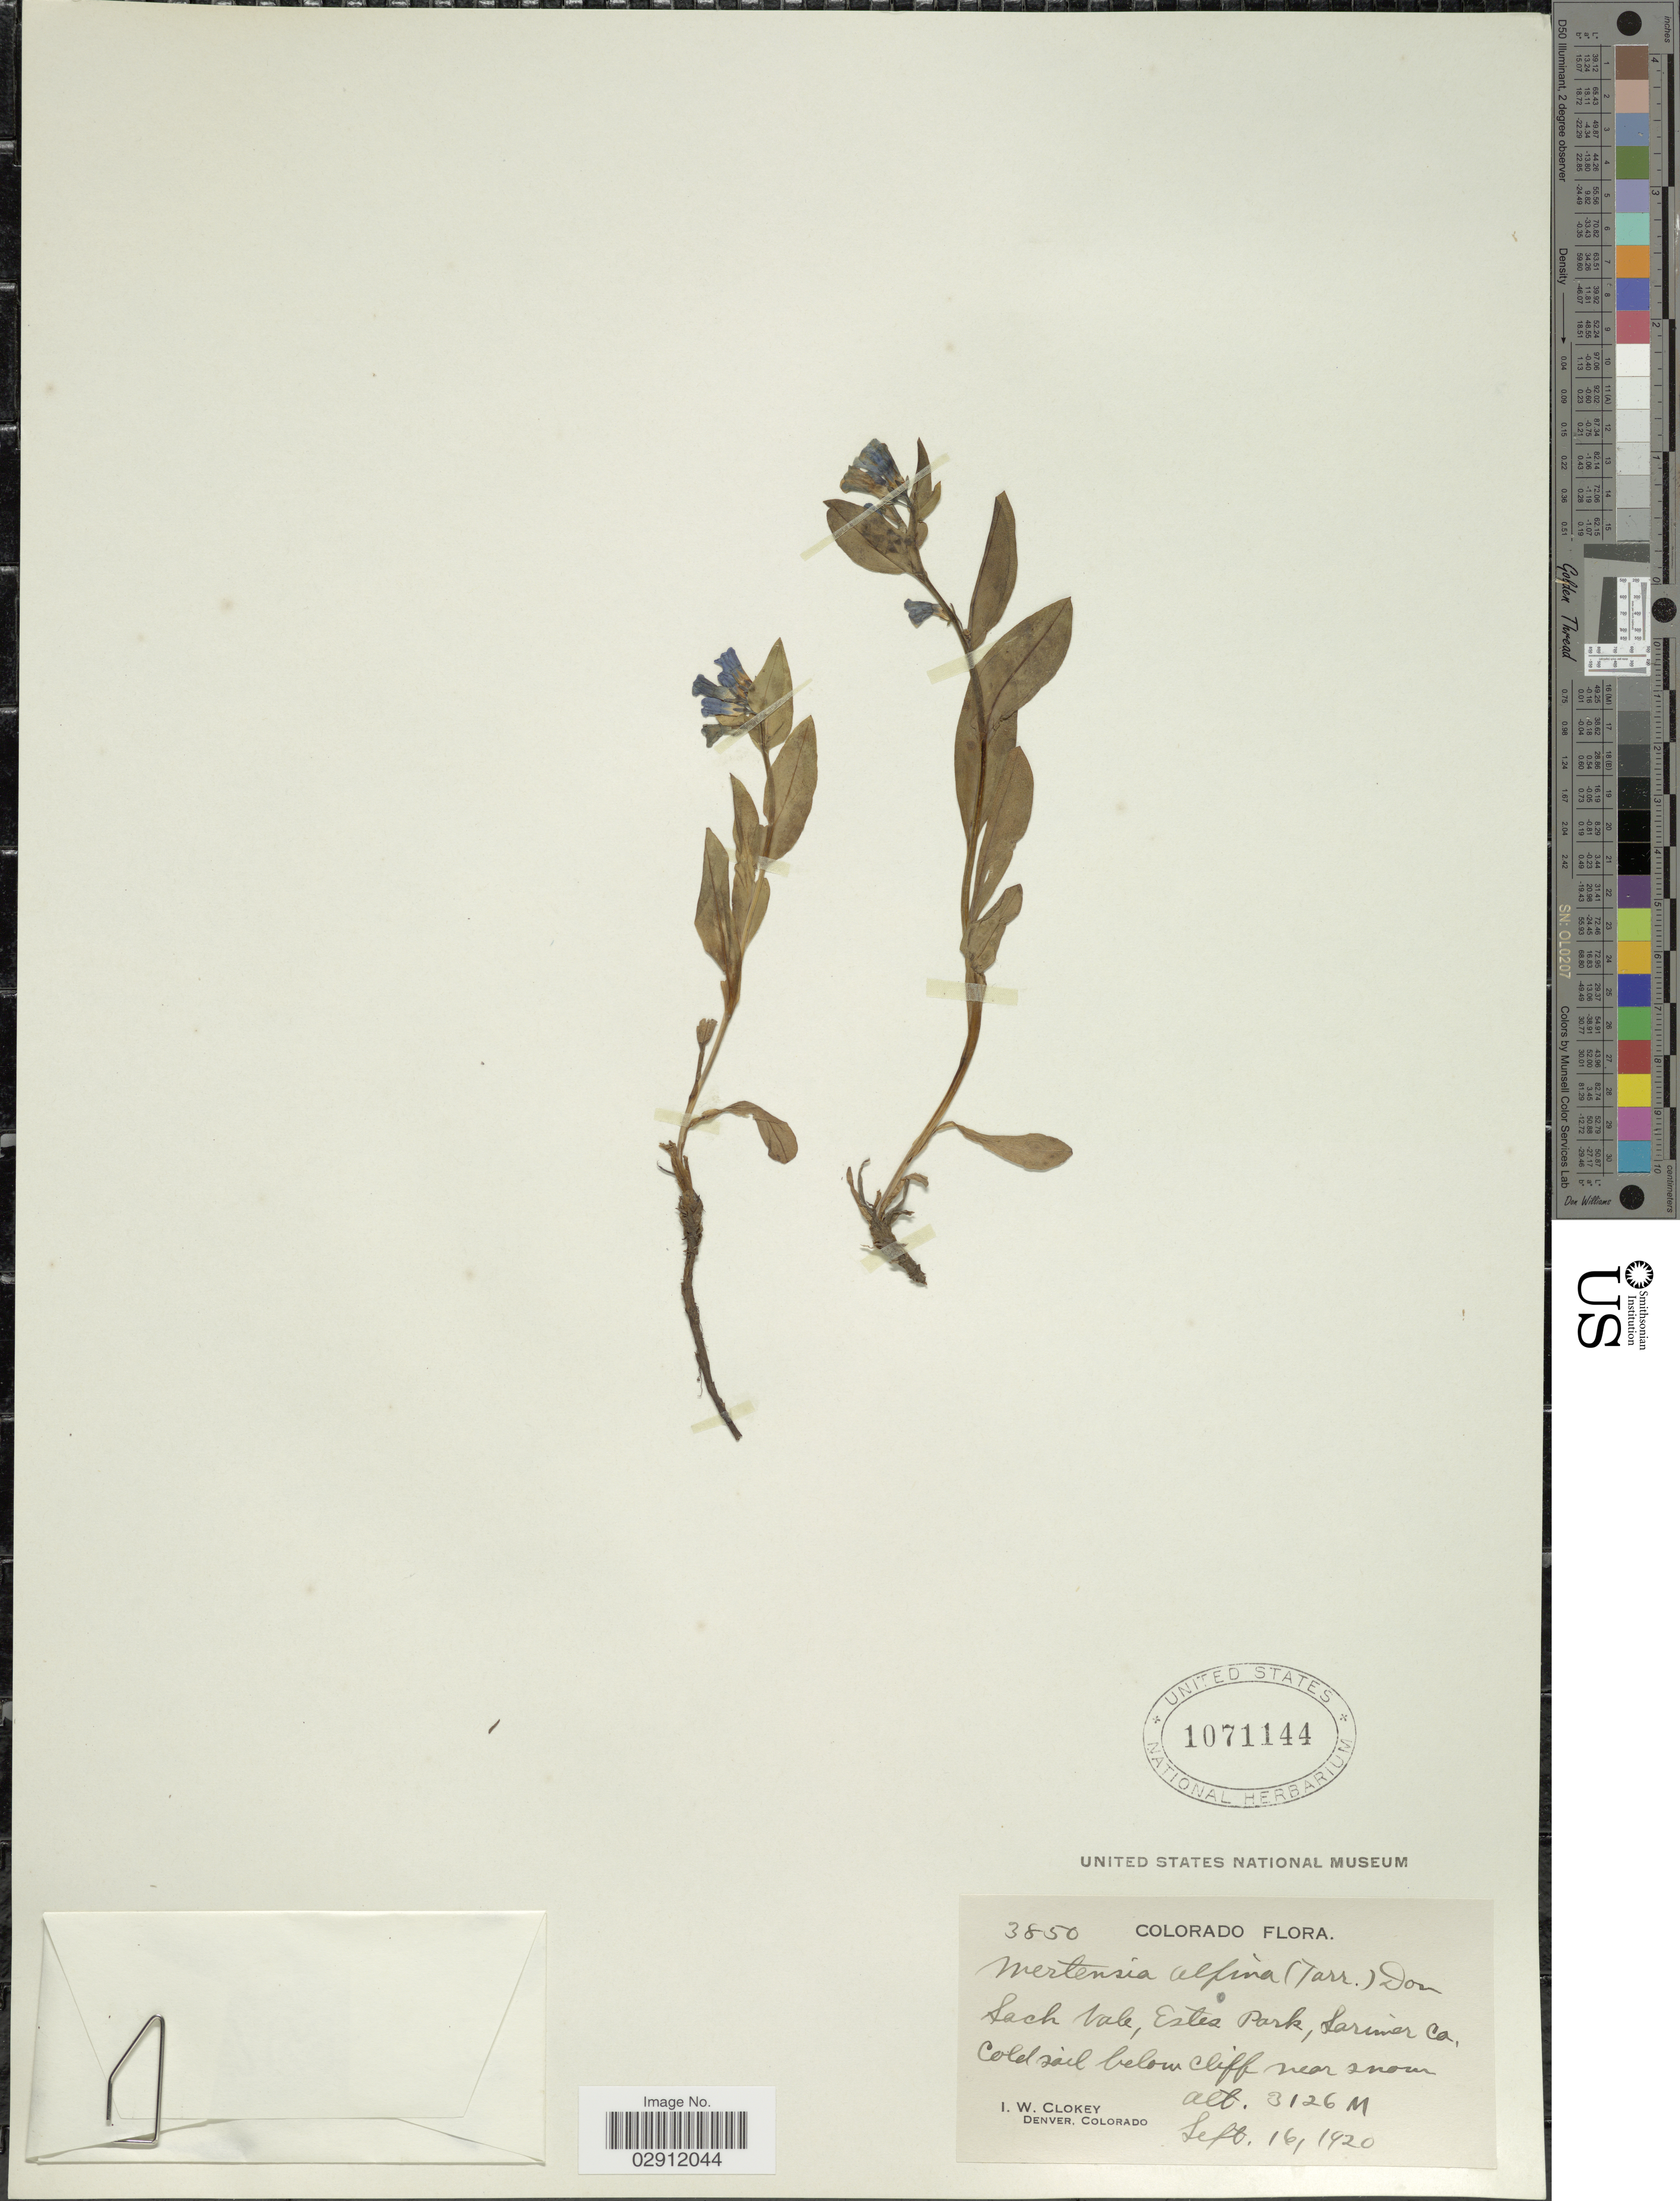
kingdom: Plantae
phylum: Tracheophyta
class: Magnoliopsida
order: Boraginales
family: Boraginaceae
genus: Mertensia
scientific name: Mertensia alpina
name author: (Torr.) G. Don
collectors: I. W. Clokey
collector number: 3850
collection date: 1920-09-16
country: United States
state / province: Colorado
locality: Sach Vale, Estes Park, sarimer Co.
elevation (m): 3126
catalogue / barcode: US 1071144